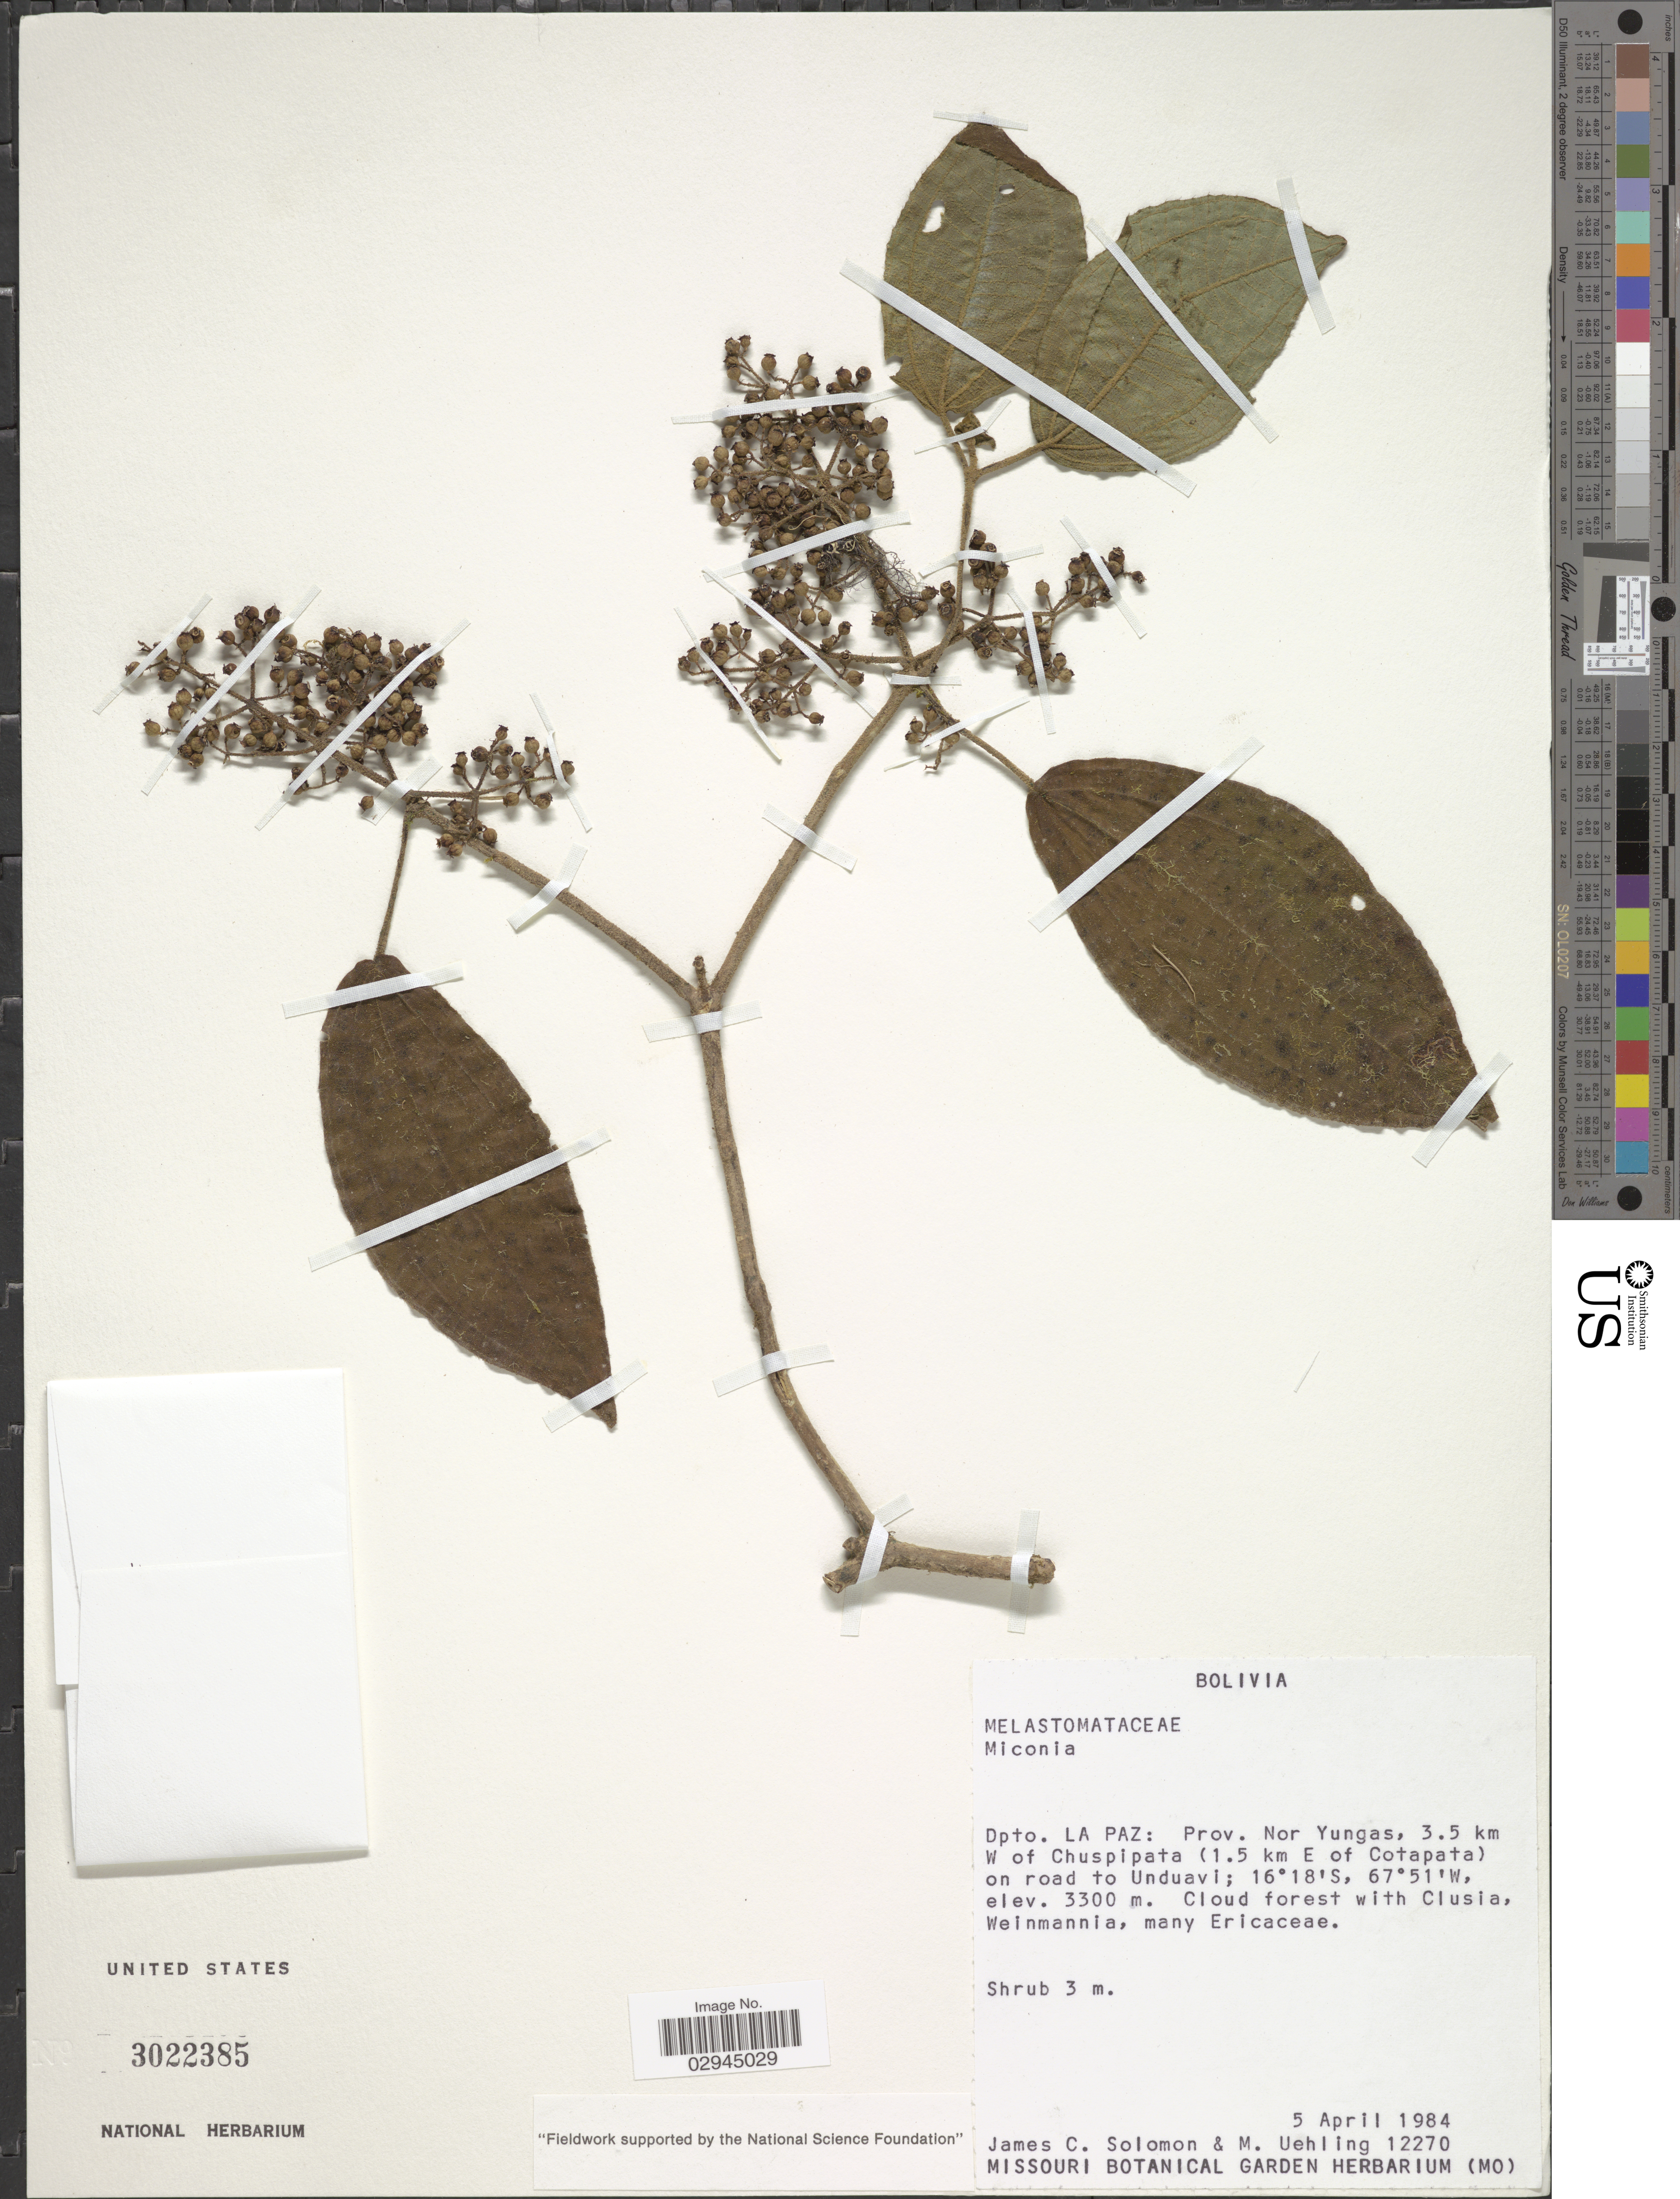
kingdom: Plantae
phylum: Tracheophyta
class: Magnoliopsida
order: Myrtales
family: Melastomataceae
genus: Miconia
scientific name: Miconia sp.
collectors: J. C. Solomon & M. Uehling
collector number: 12270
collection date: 1984-04-05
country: Bolivia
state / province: La Paz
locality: Dpto. La Paz: Prov. Nor Yungas, 3.5 km W of Chuspipata (1.5 km E of Cotapata) on road to Unduavi.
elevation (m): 3300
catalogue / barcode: US 3022385